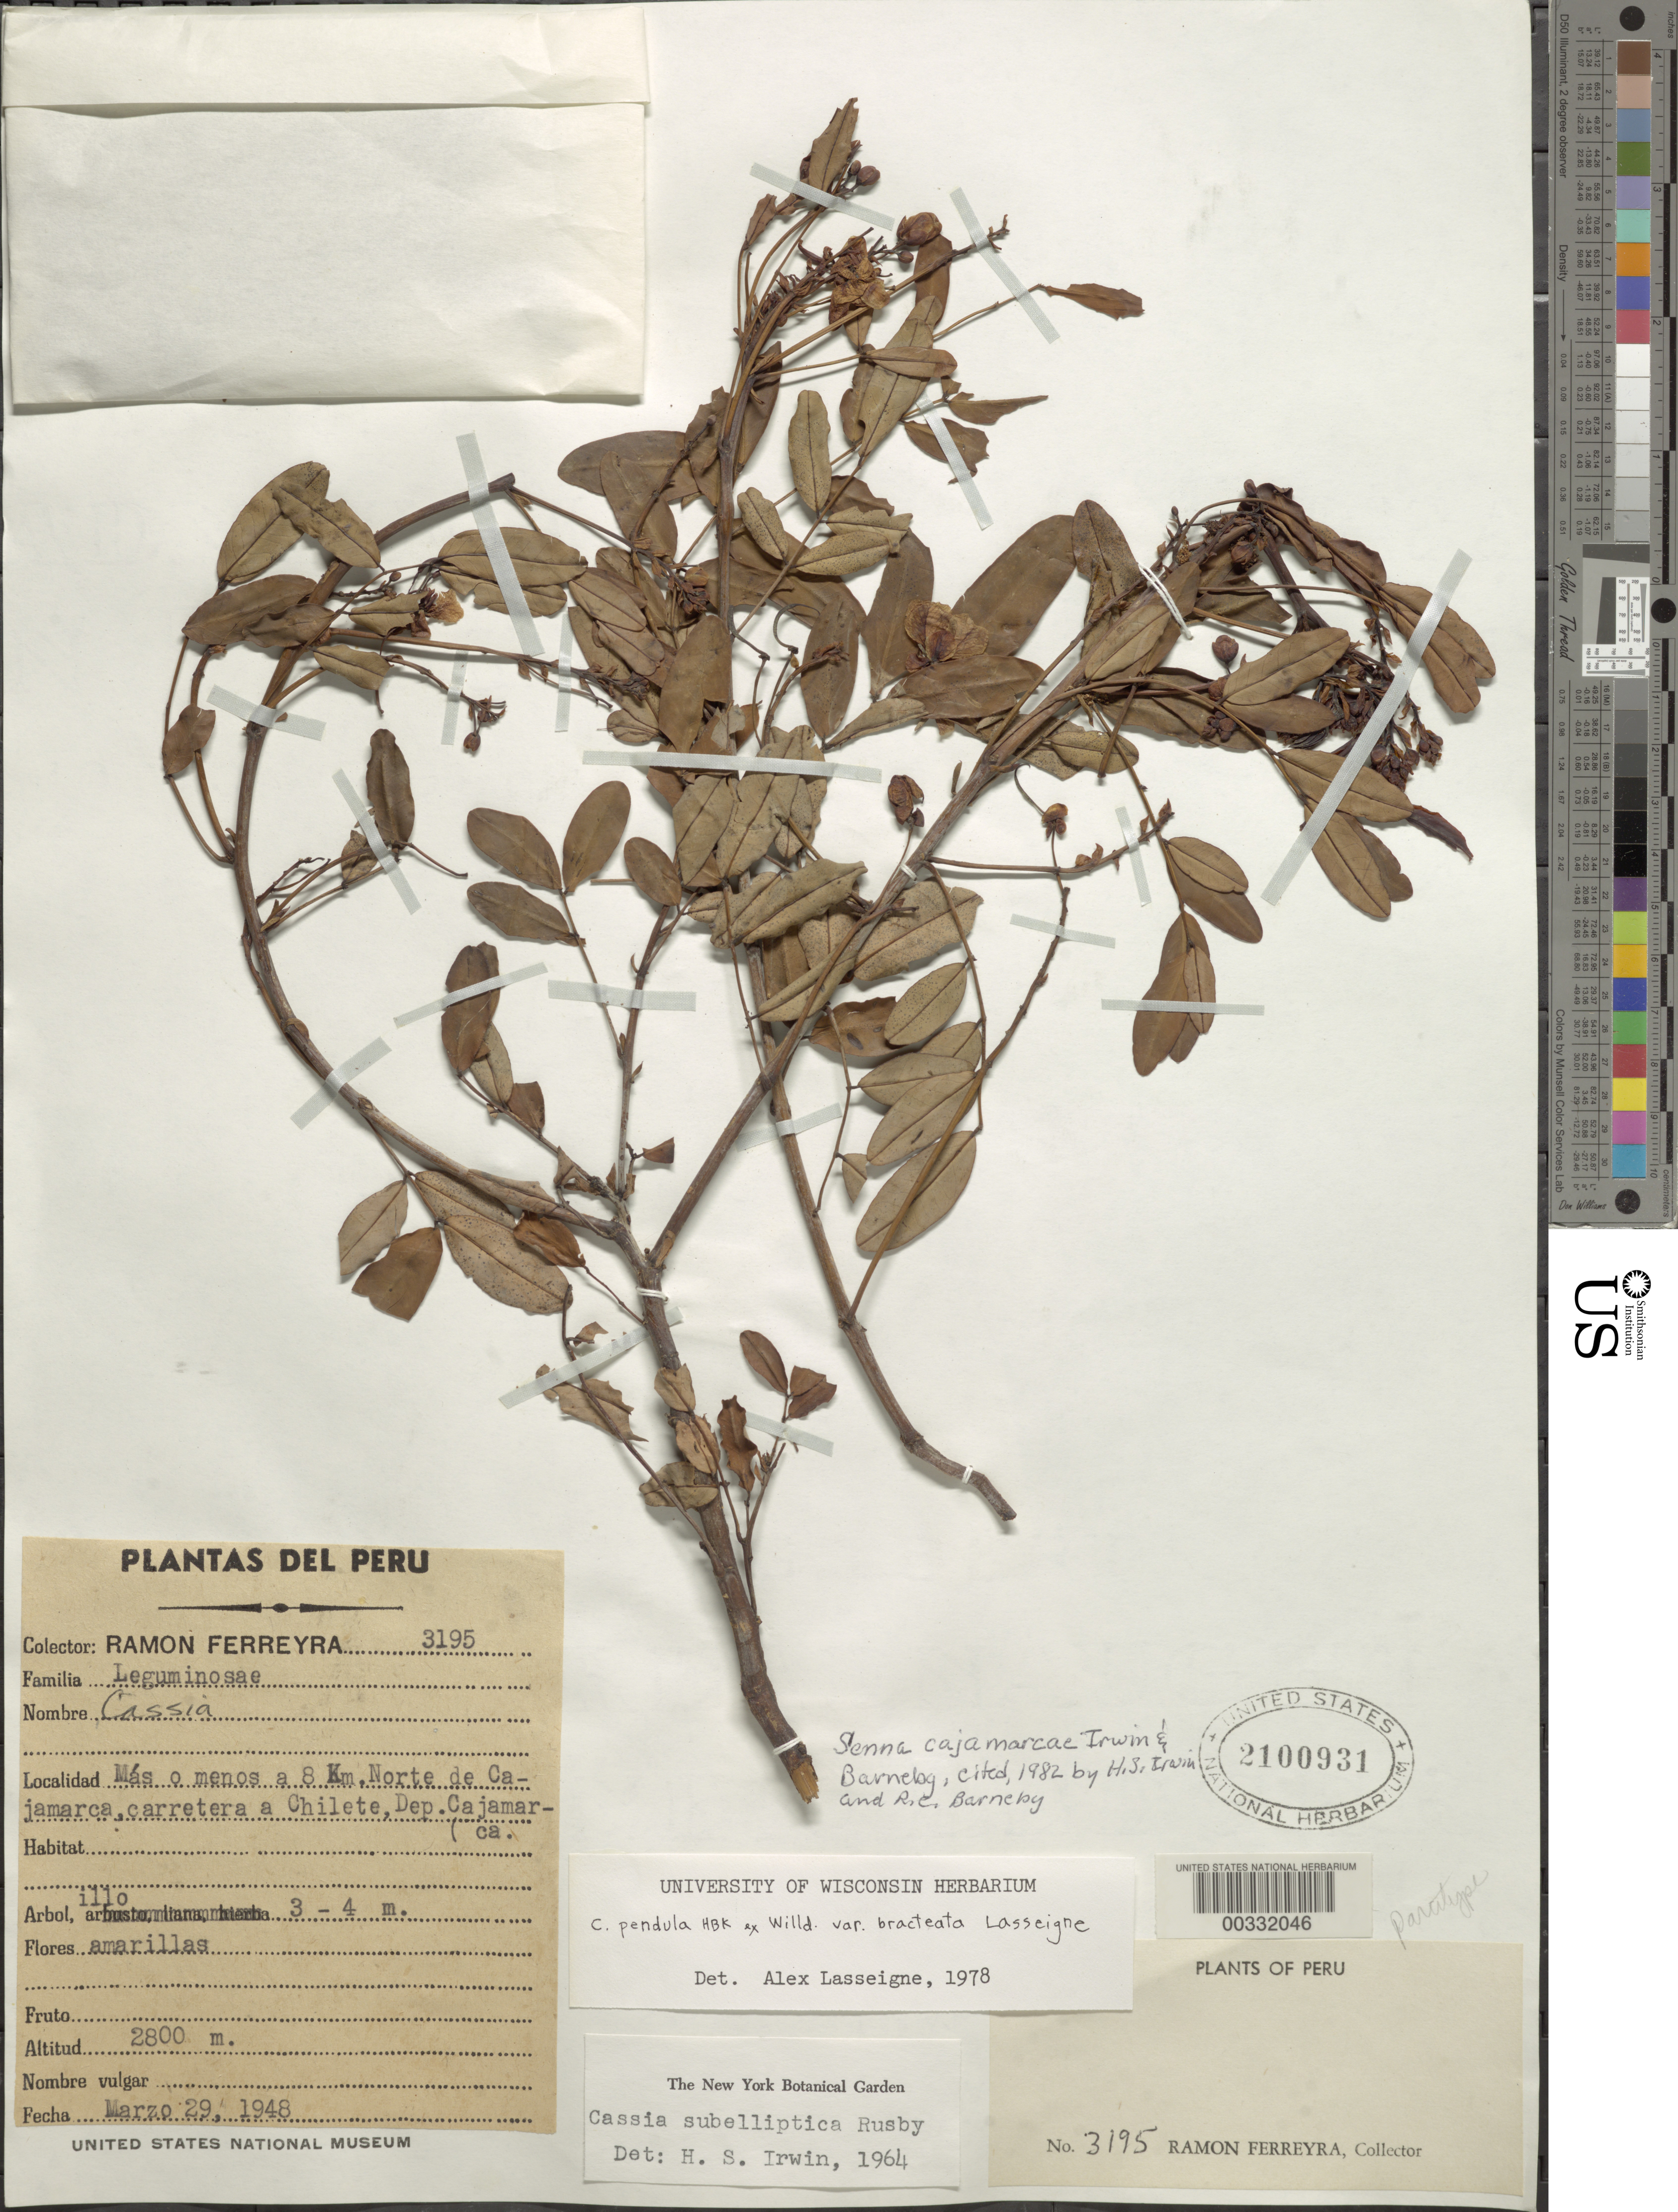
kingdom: Plantae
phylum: Tracheophyta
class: Magnoliopsida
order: Fabales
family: Fabaceae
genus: Senna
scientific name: Senna cajamarcae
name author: H.S. Irwin & Barneby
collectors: R. A. Ferreyra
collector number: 3195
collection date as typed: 29 Mar 1948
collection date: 1948-03-29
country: Peru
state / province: Cajamarca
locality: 8 km norte de Cajamarca, carretera a Chilete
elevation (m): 2800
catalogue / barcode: US 2100931